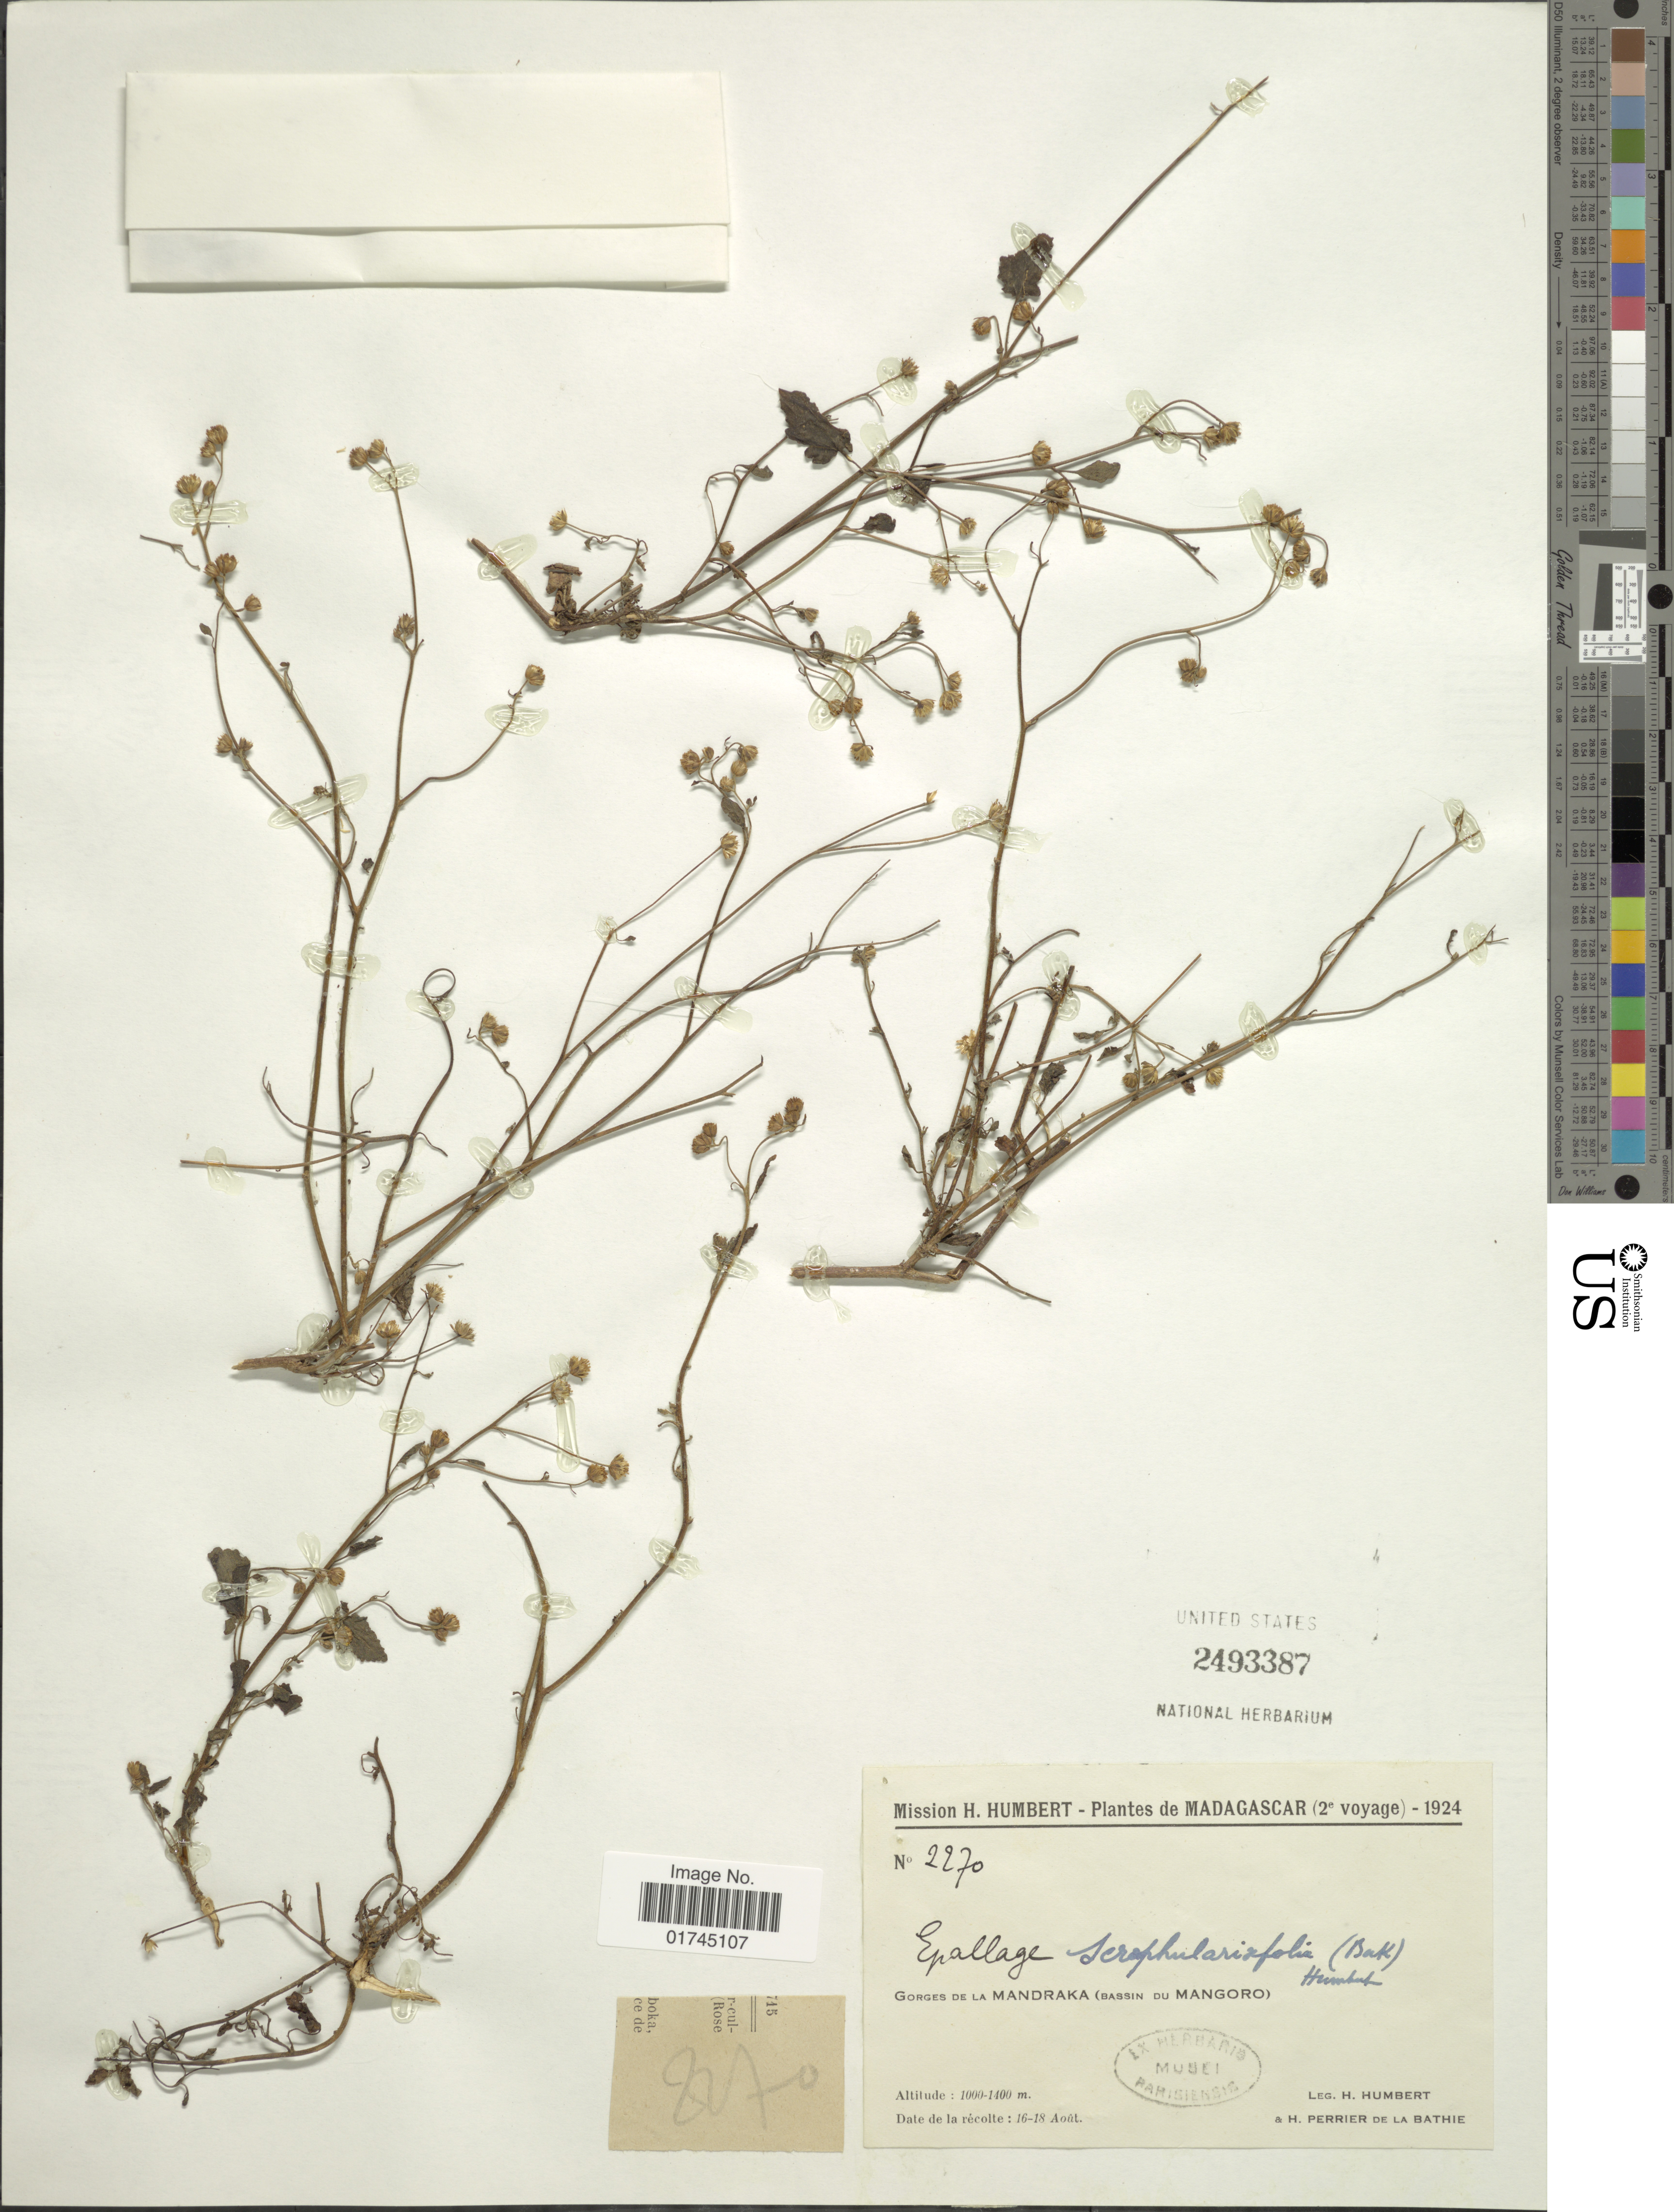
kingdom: Plantae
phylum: Tracheophyta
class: Magnoliopsida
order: Asterales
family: Asteraceae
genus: Anisopappus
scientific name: Anisopappus scrophulariifolius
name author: (Baker) Wild ex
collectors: H. Humbert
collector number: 2270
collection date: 1924-08-16/1924-08-18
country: Madagascar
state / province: Alaotra Mangoro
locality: Gorges de la Mandraka (Bassin du Mangoro)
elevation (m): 1000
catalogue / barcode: US 2493387